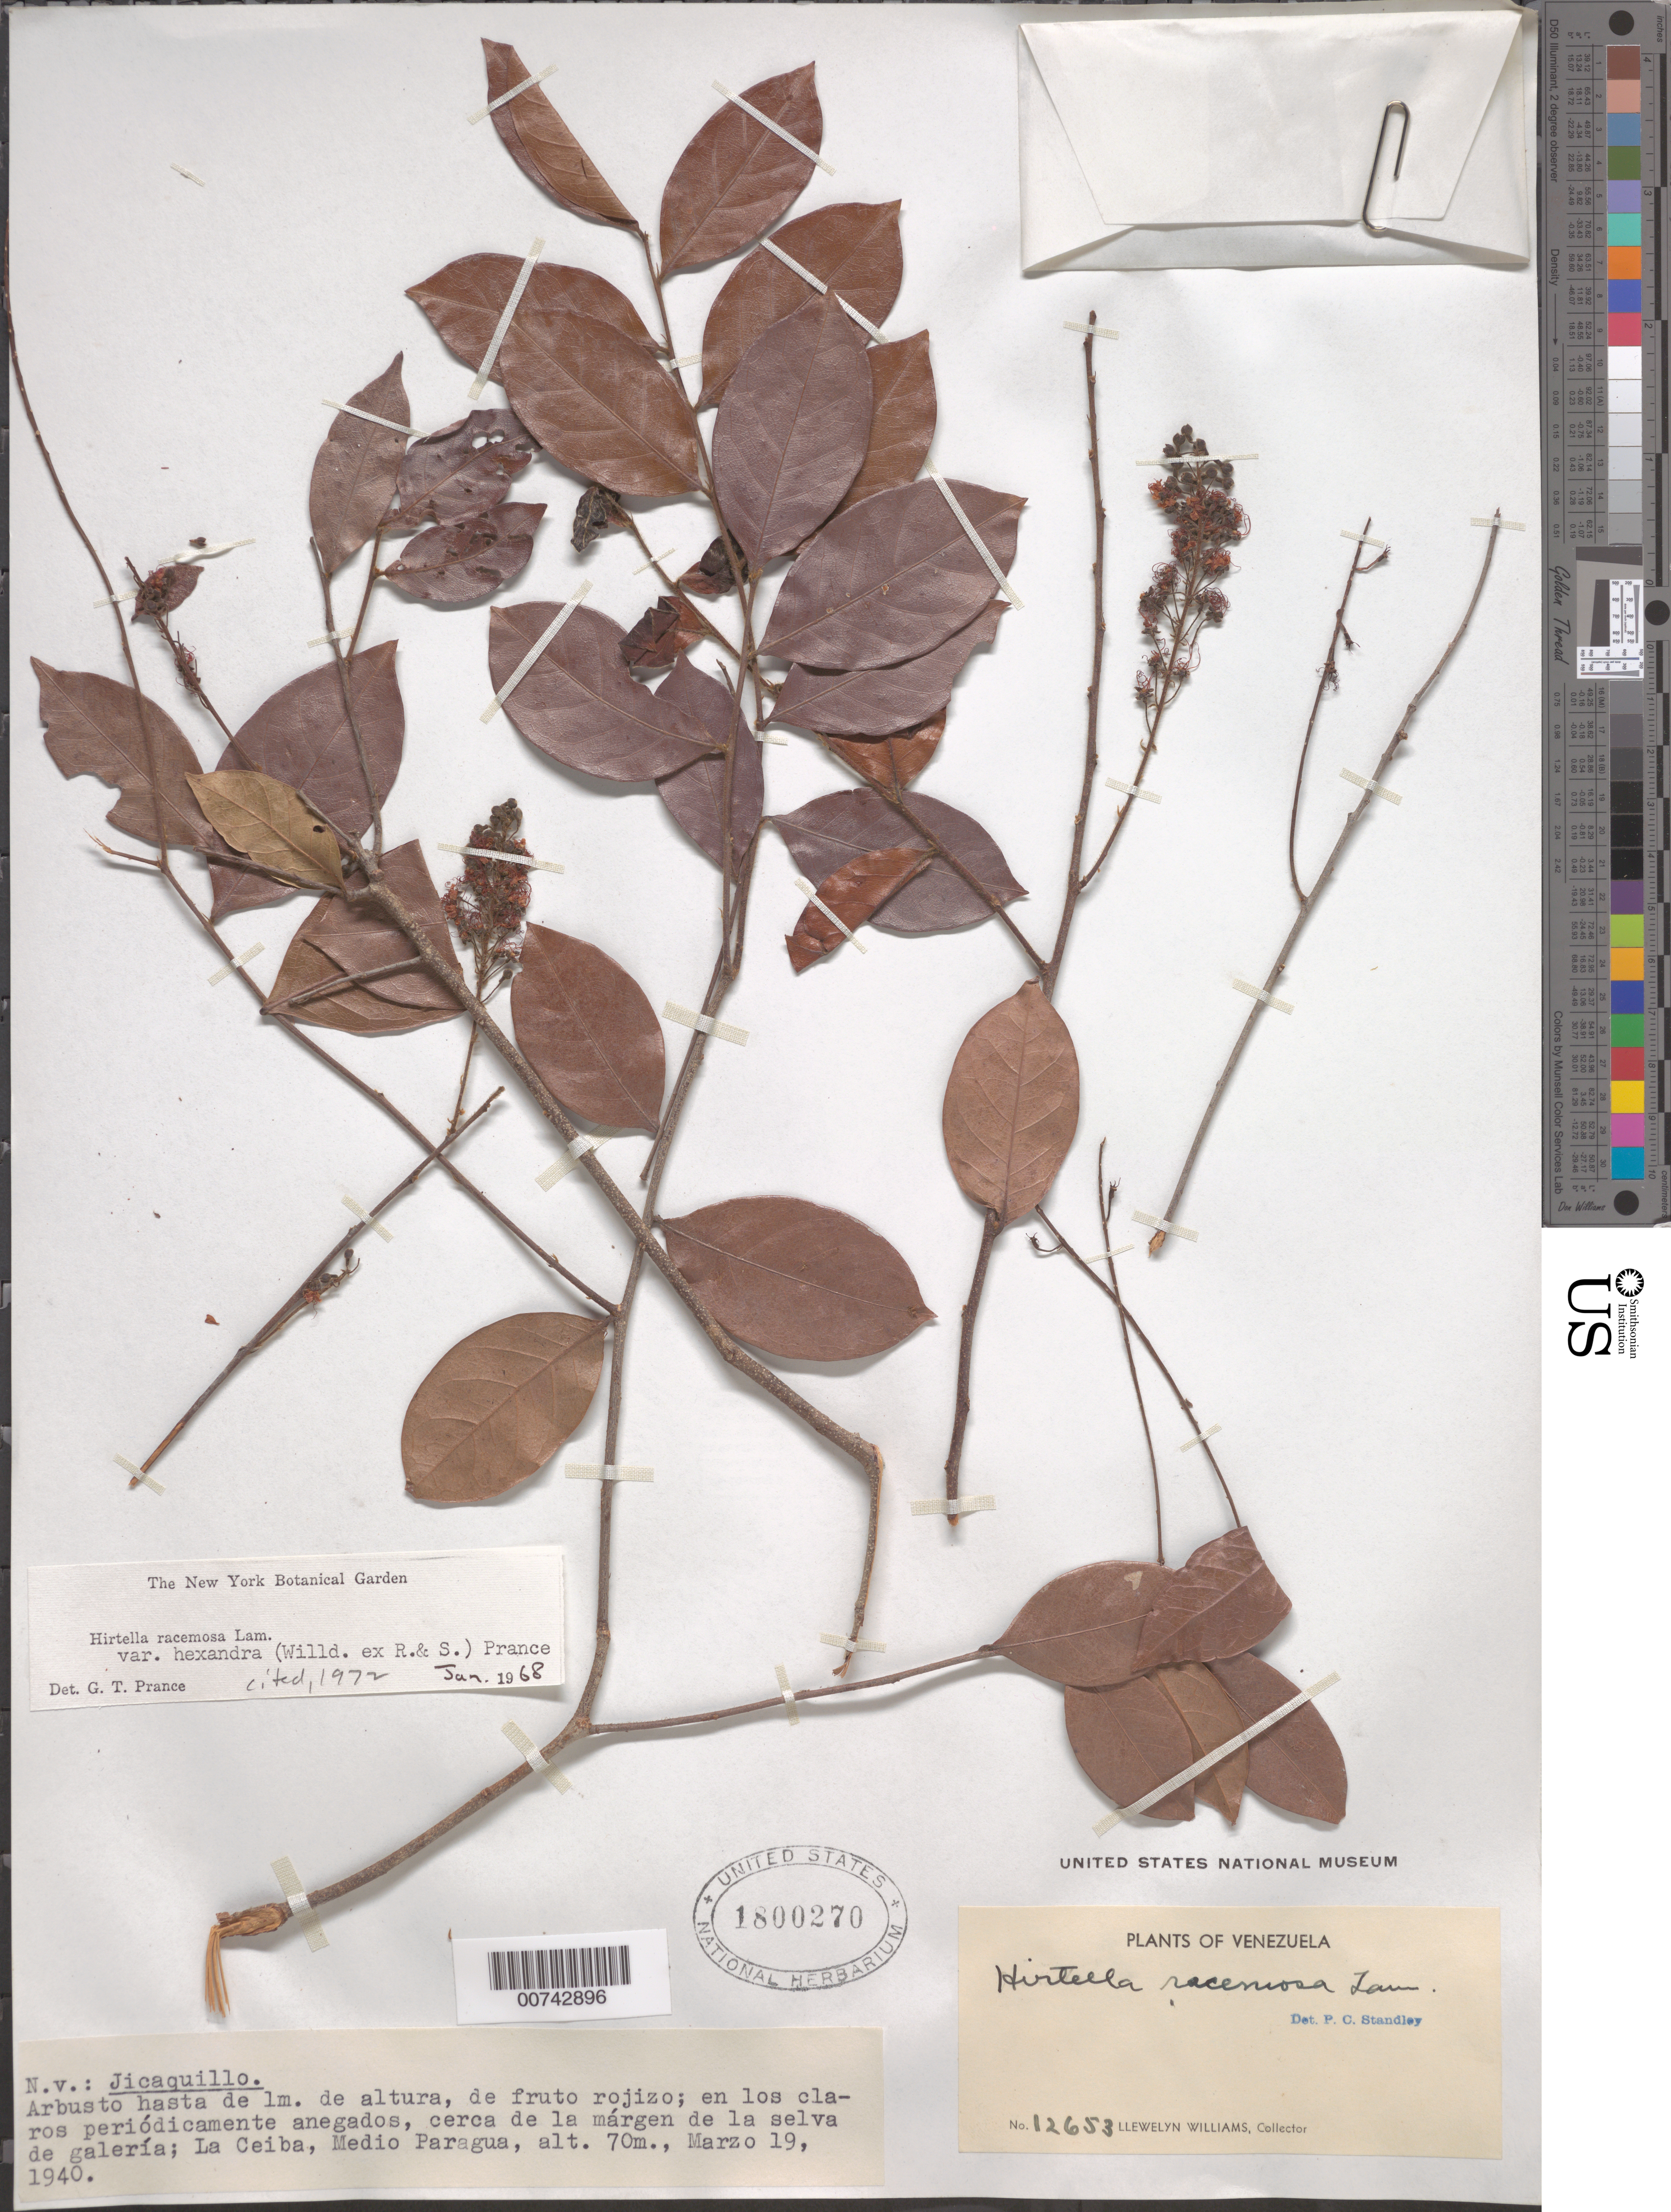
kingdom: Plantae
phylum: Tracheophyta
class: Magnoliopsida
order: Malpighiales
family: Chrysobalanaceae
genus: Hirtella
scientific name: Hirtella racemosa var. hexandra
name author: (Willd. ex Roem. & Schult.) Prance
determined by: Prance, G. T.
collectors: Ll. Williams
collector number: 12653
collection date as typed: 19-Mar-40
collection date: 1940-03-19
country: Venezuela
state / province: Bolívar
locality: La Ceiba, Medio Paragua; Río Asa, afl. del Paragua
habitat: En los claros periodicamente anegados, cerca de la mrgen de la serlva de galeria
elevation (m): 70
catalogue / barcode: US 1800270